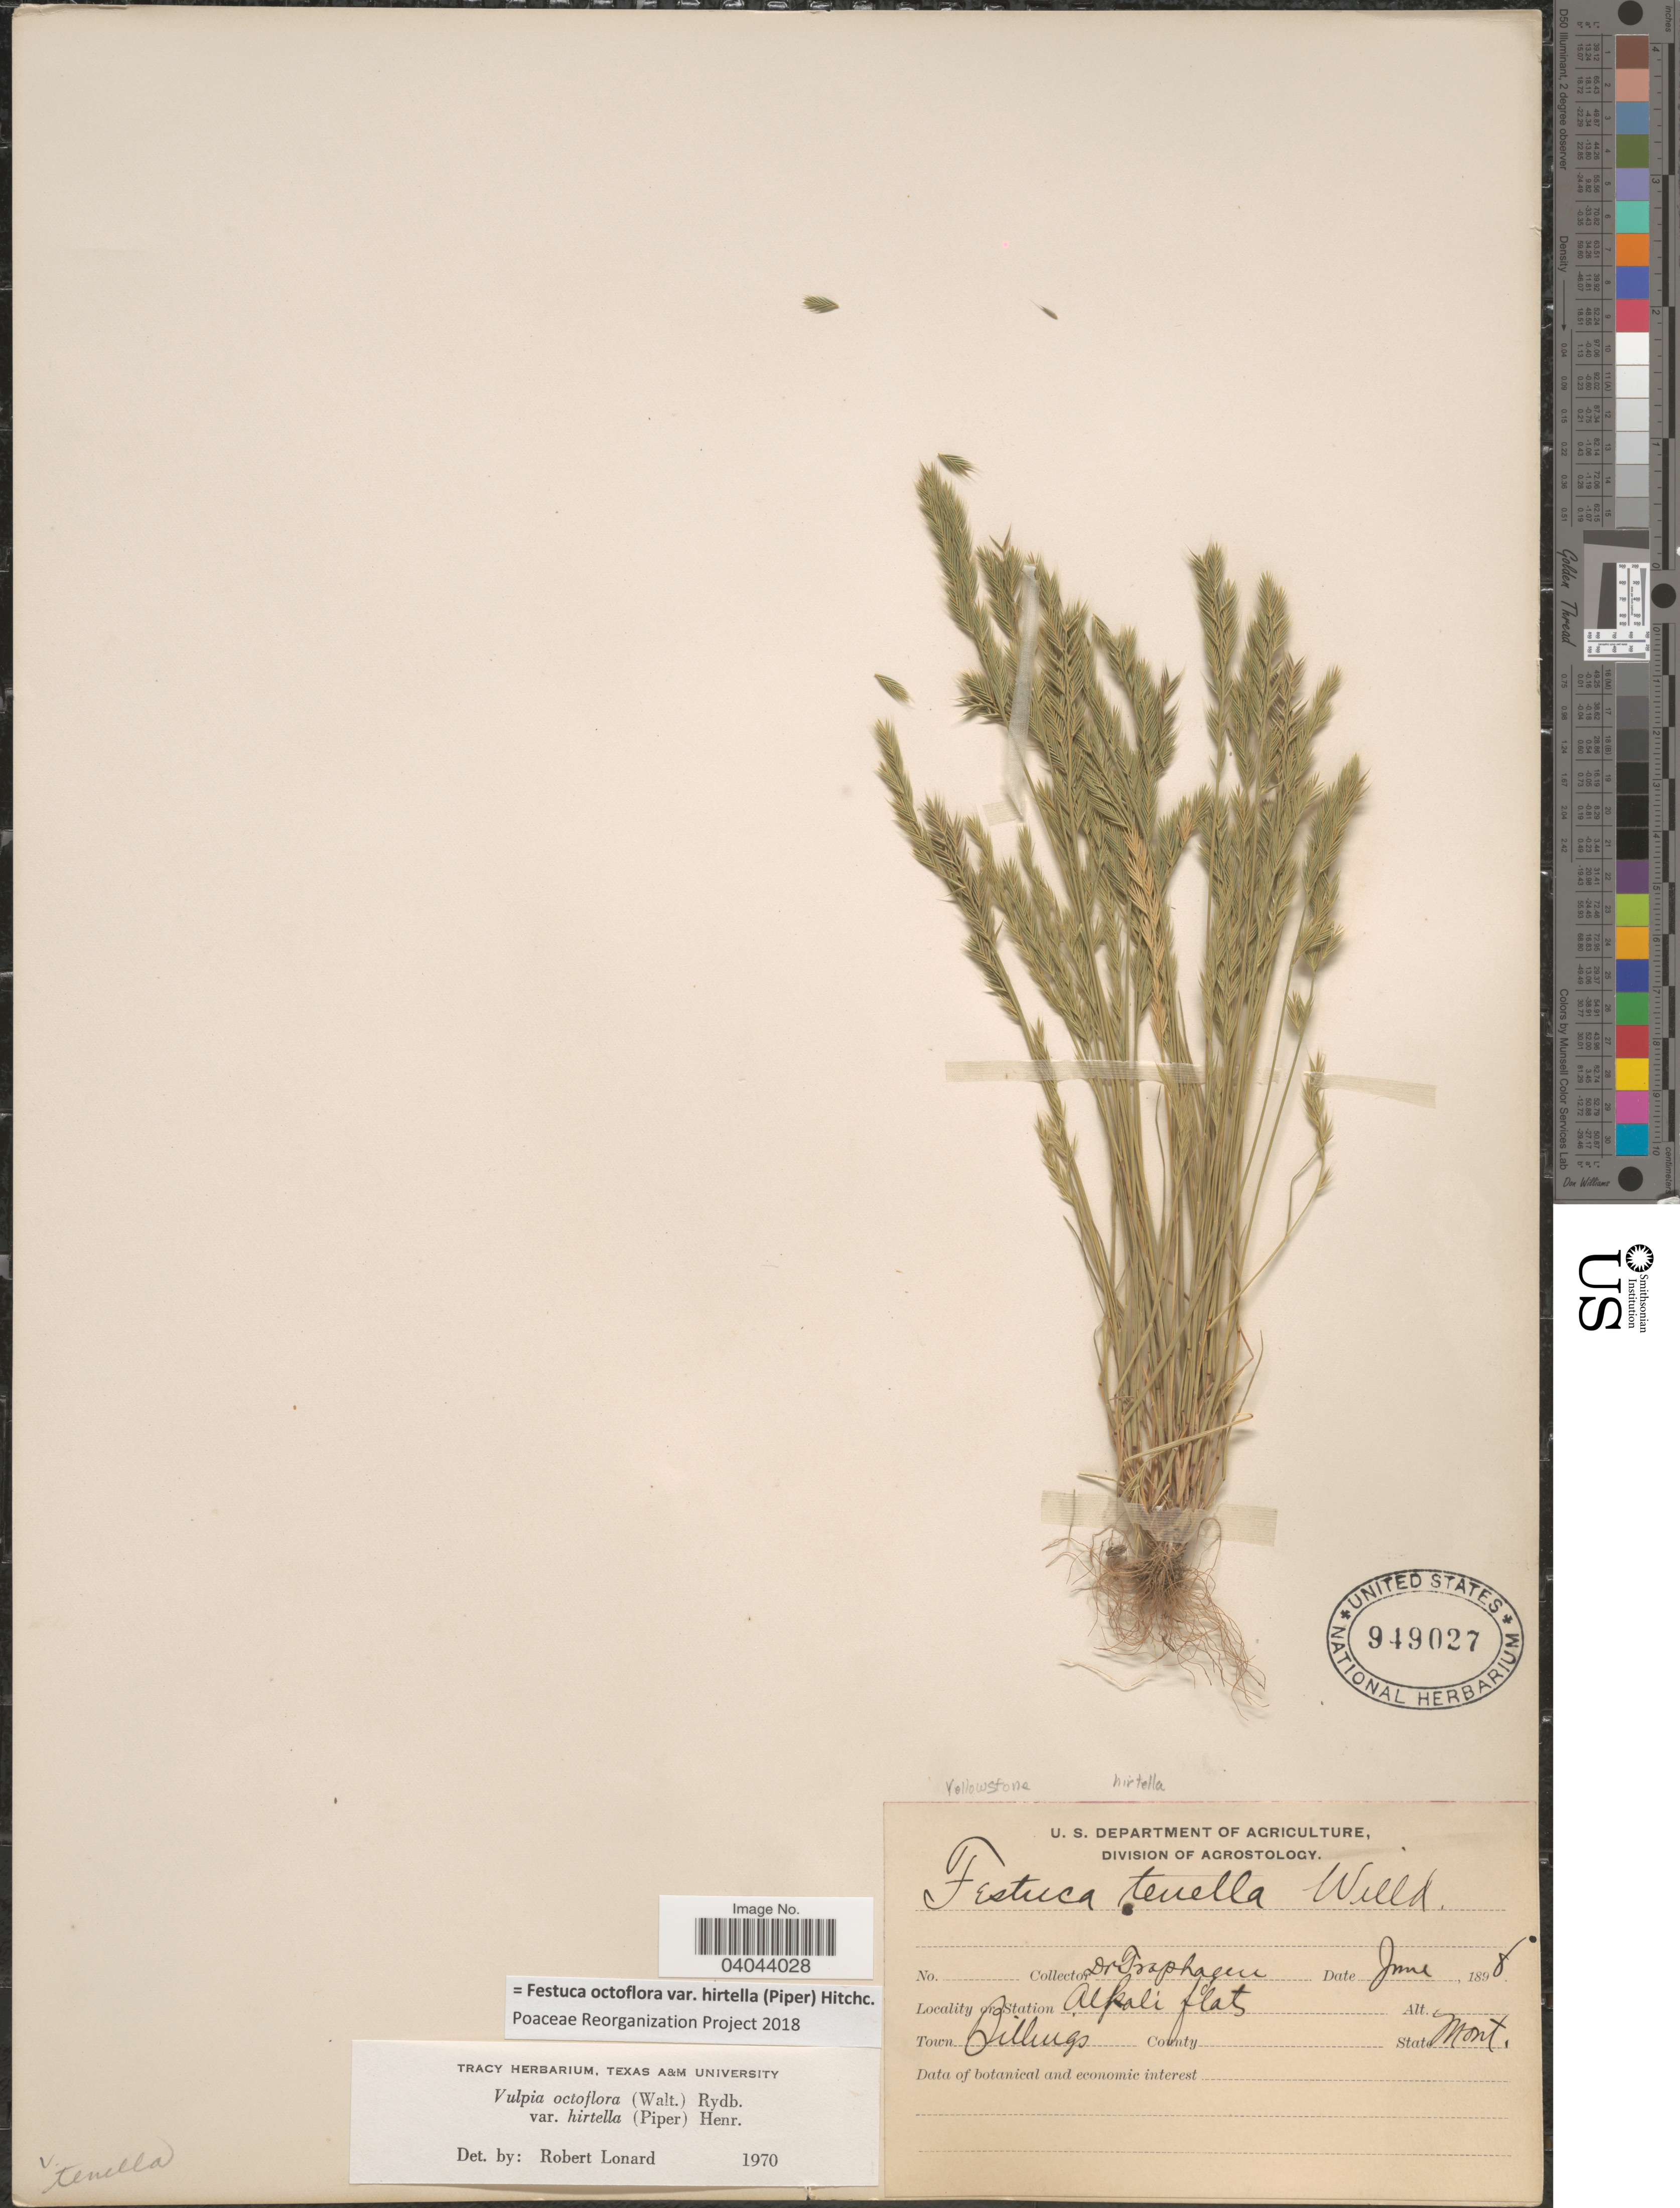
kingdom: Plantae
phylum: Tracheophyta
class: Liliopsida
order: Poales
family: Poaceae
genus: Festuca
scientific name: Festuca octoflora var. hirtella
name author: Piper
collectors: Traphagen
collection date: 1898-06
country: United States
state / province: Montana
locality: Yellowstone. Town Billings.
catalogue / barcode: US 949027